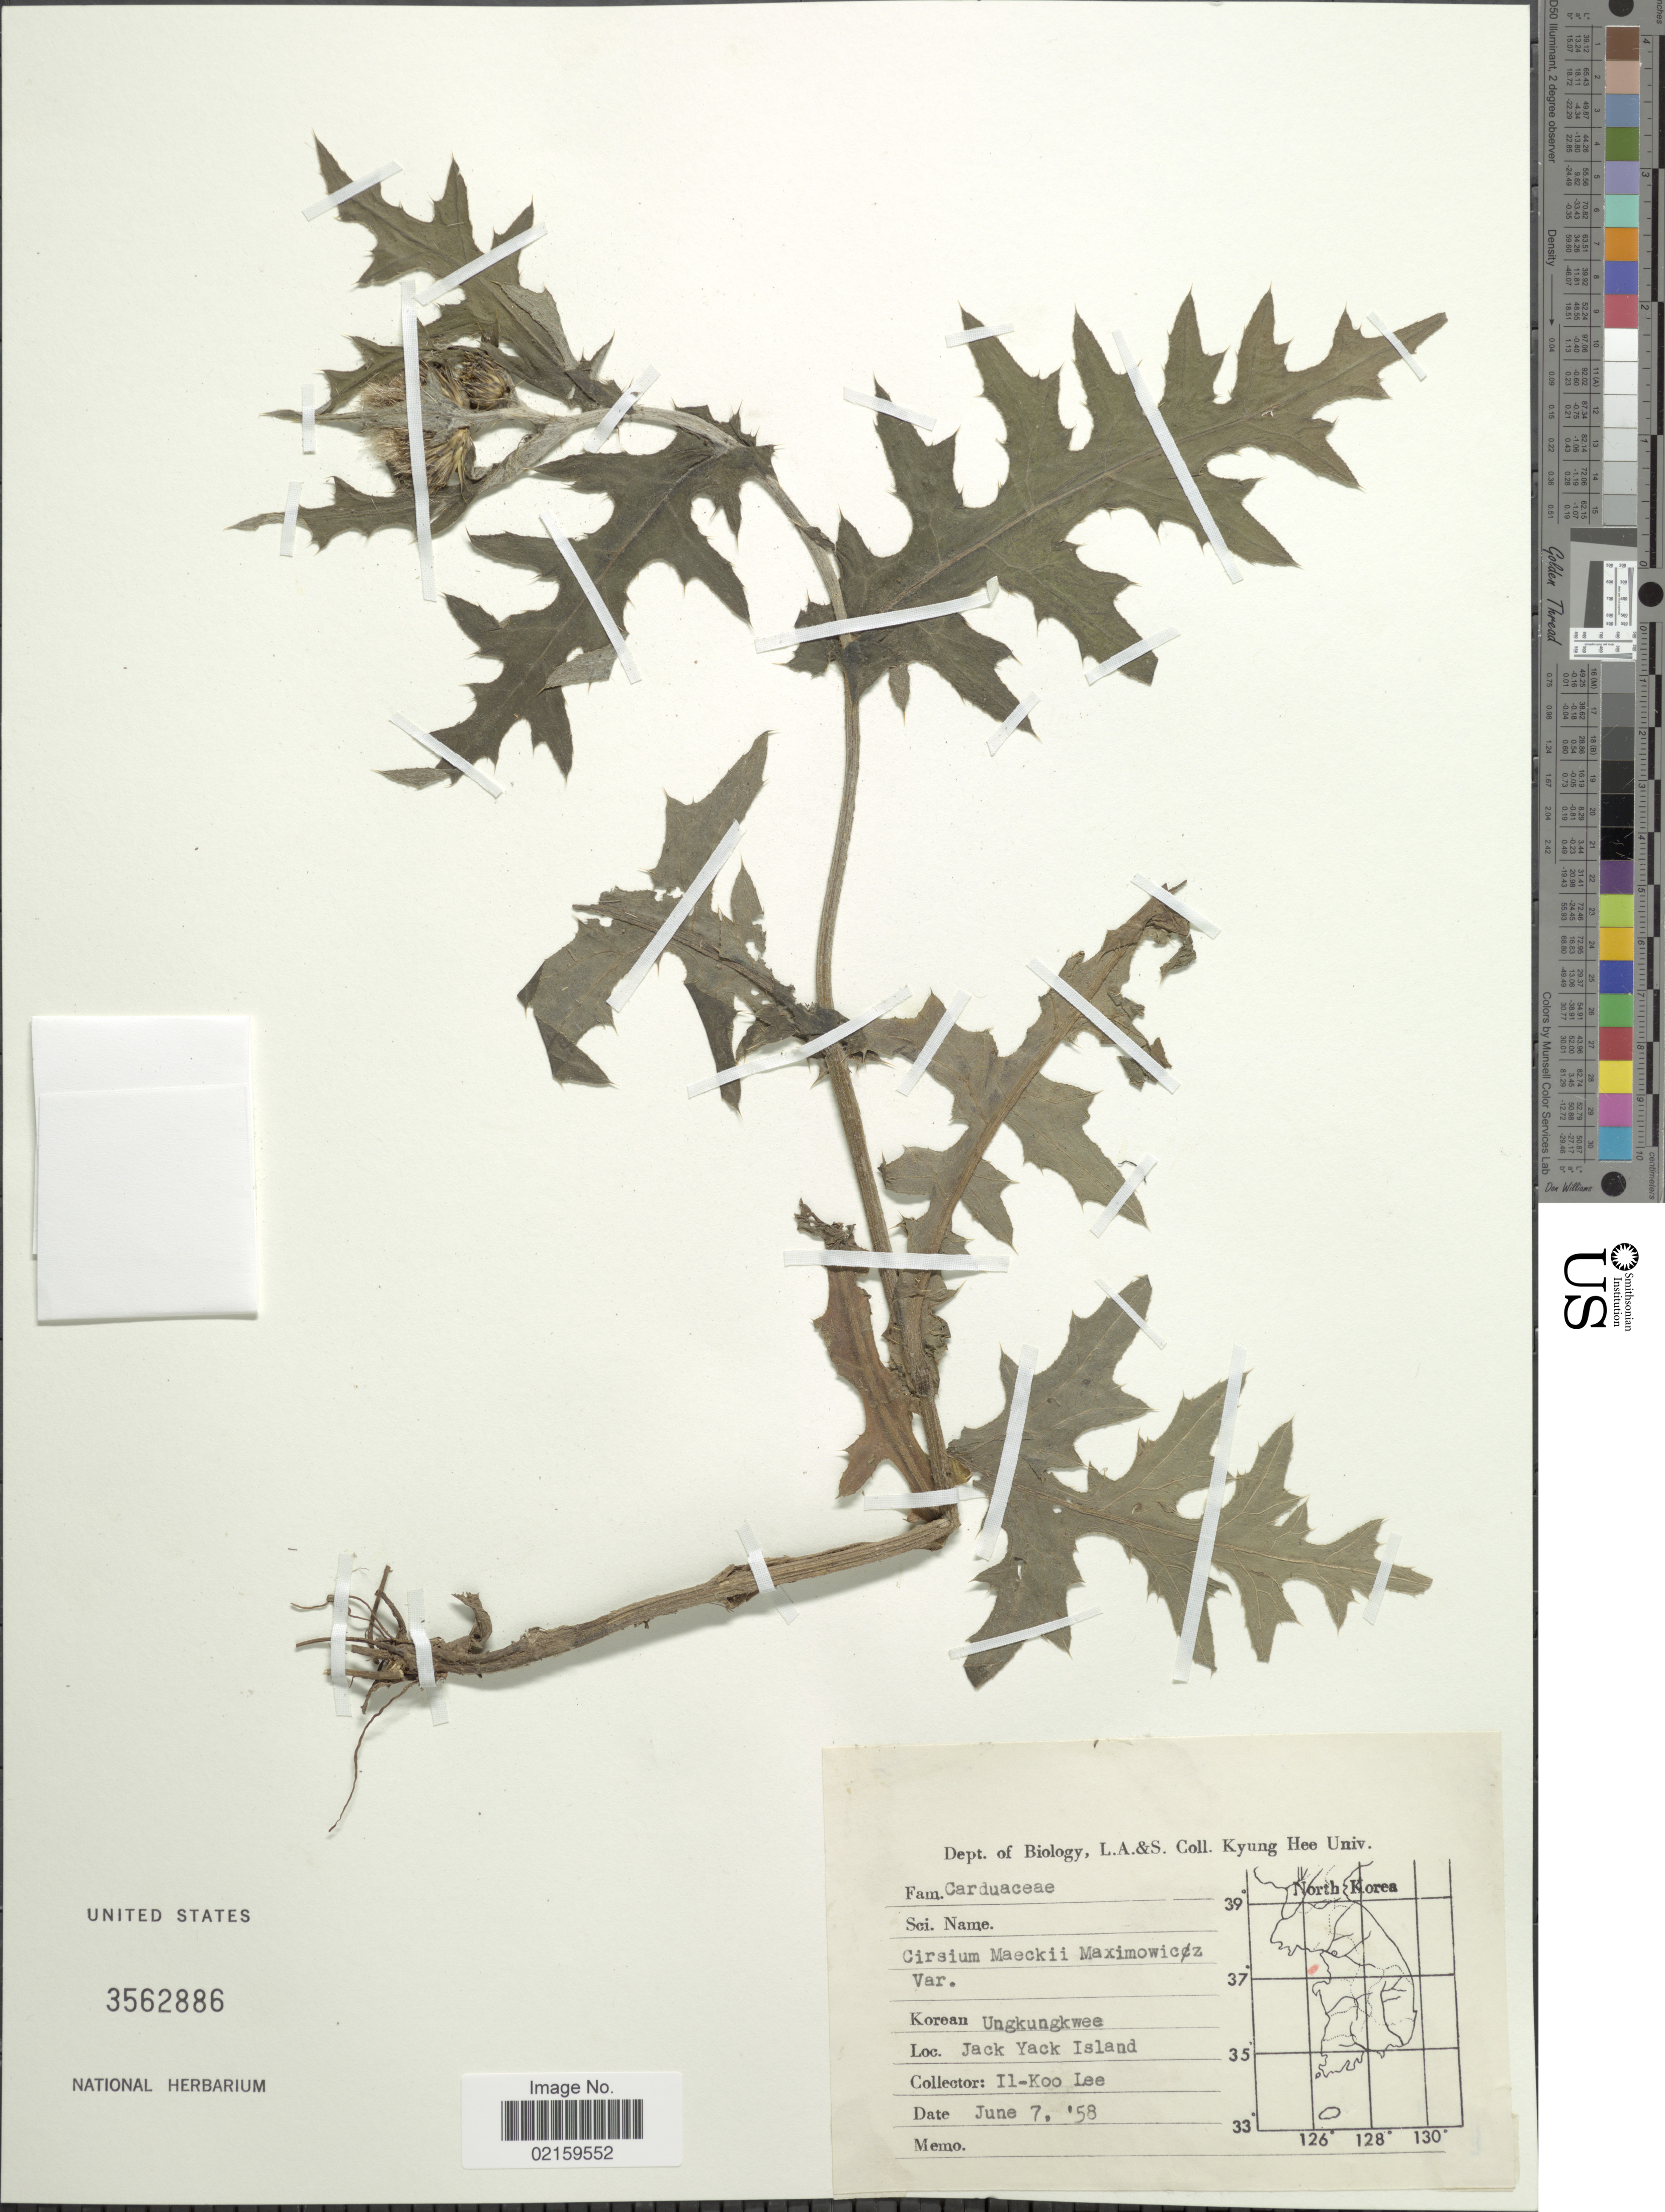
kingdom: Plantae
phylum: Tracheophyta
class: Magnoliopsida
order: Asterales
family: Asteraceae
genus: Cirsium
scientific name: Cirsium japonicum var. maackii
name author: (Maxim.) Matsum.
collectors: Il-Ko Lee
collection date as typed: Transcribed d/m/y: 7/6/58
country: South Korea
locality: Jack Yack Island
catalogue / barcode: US 3562886